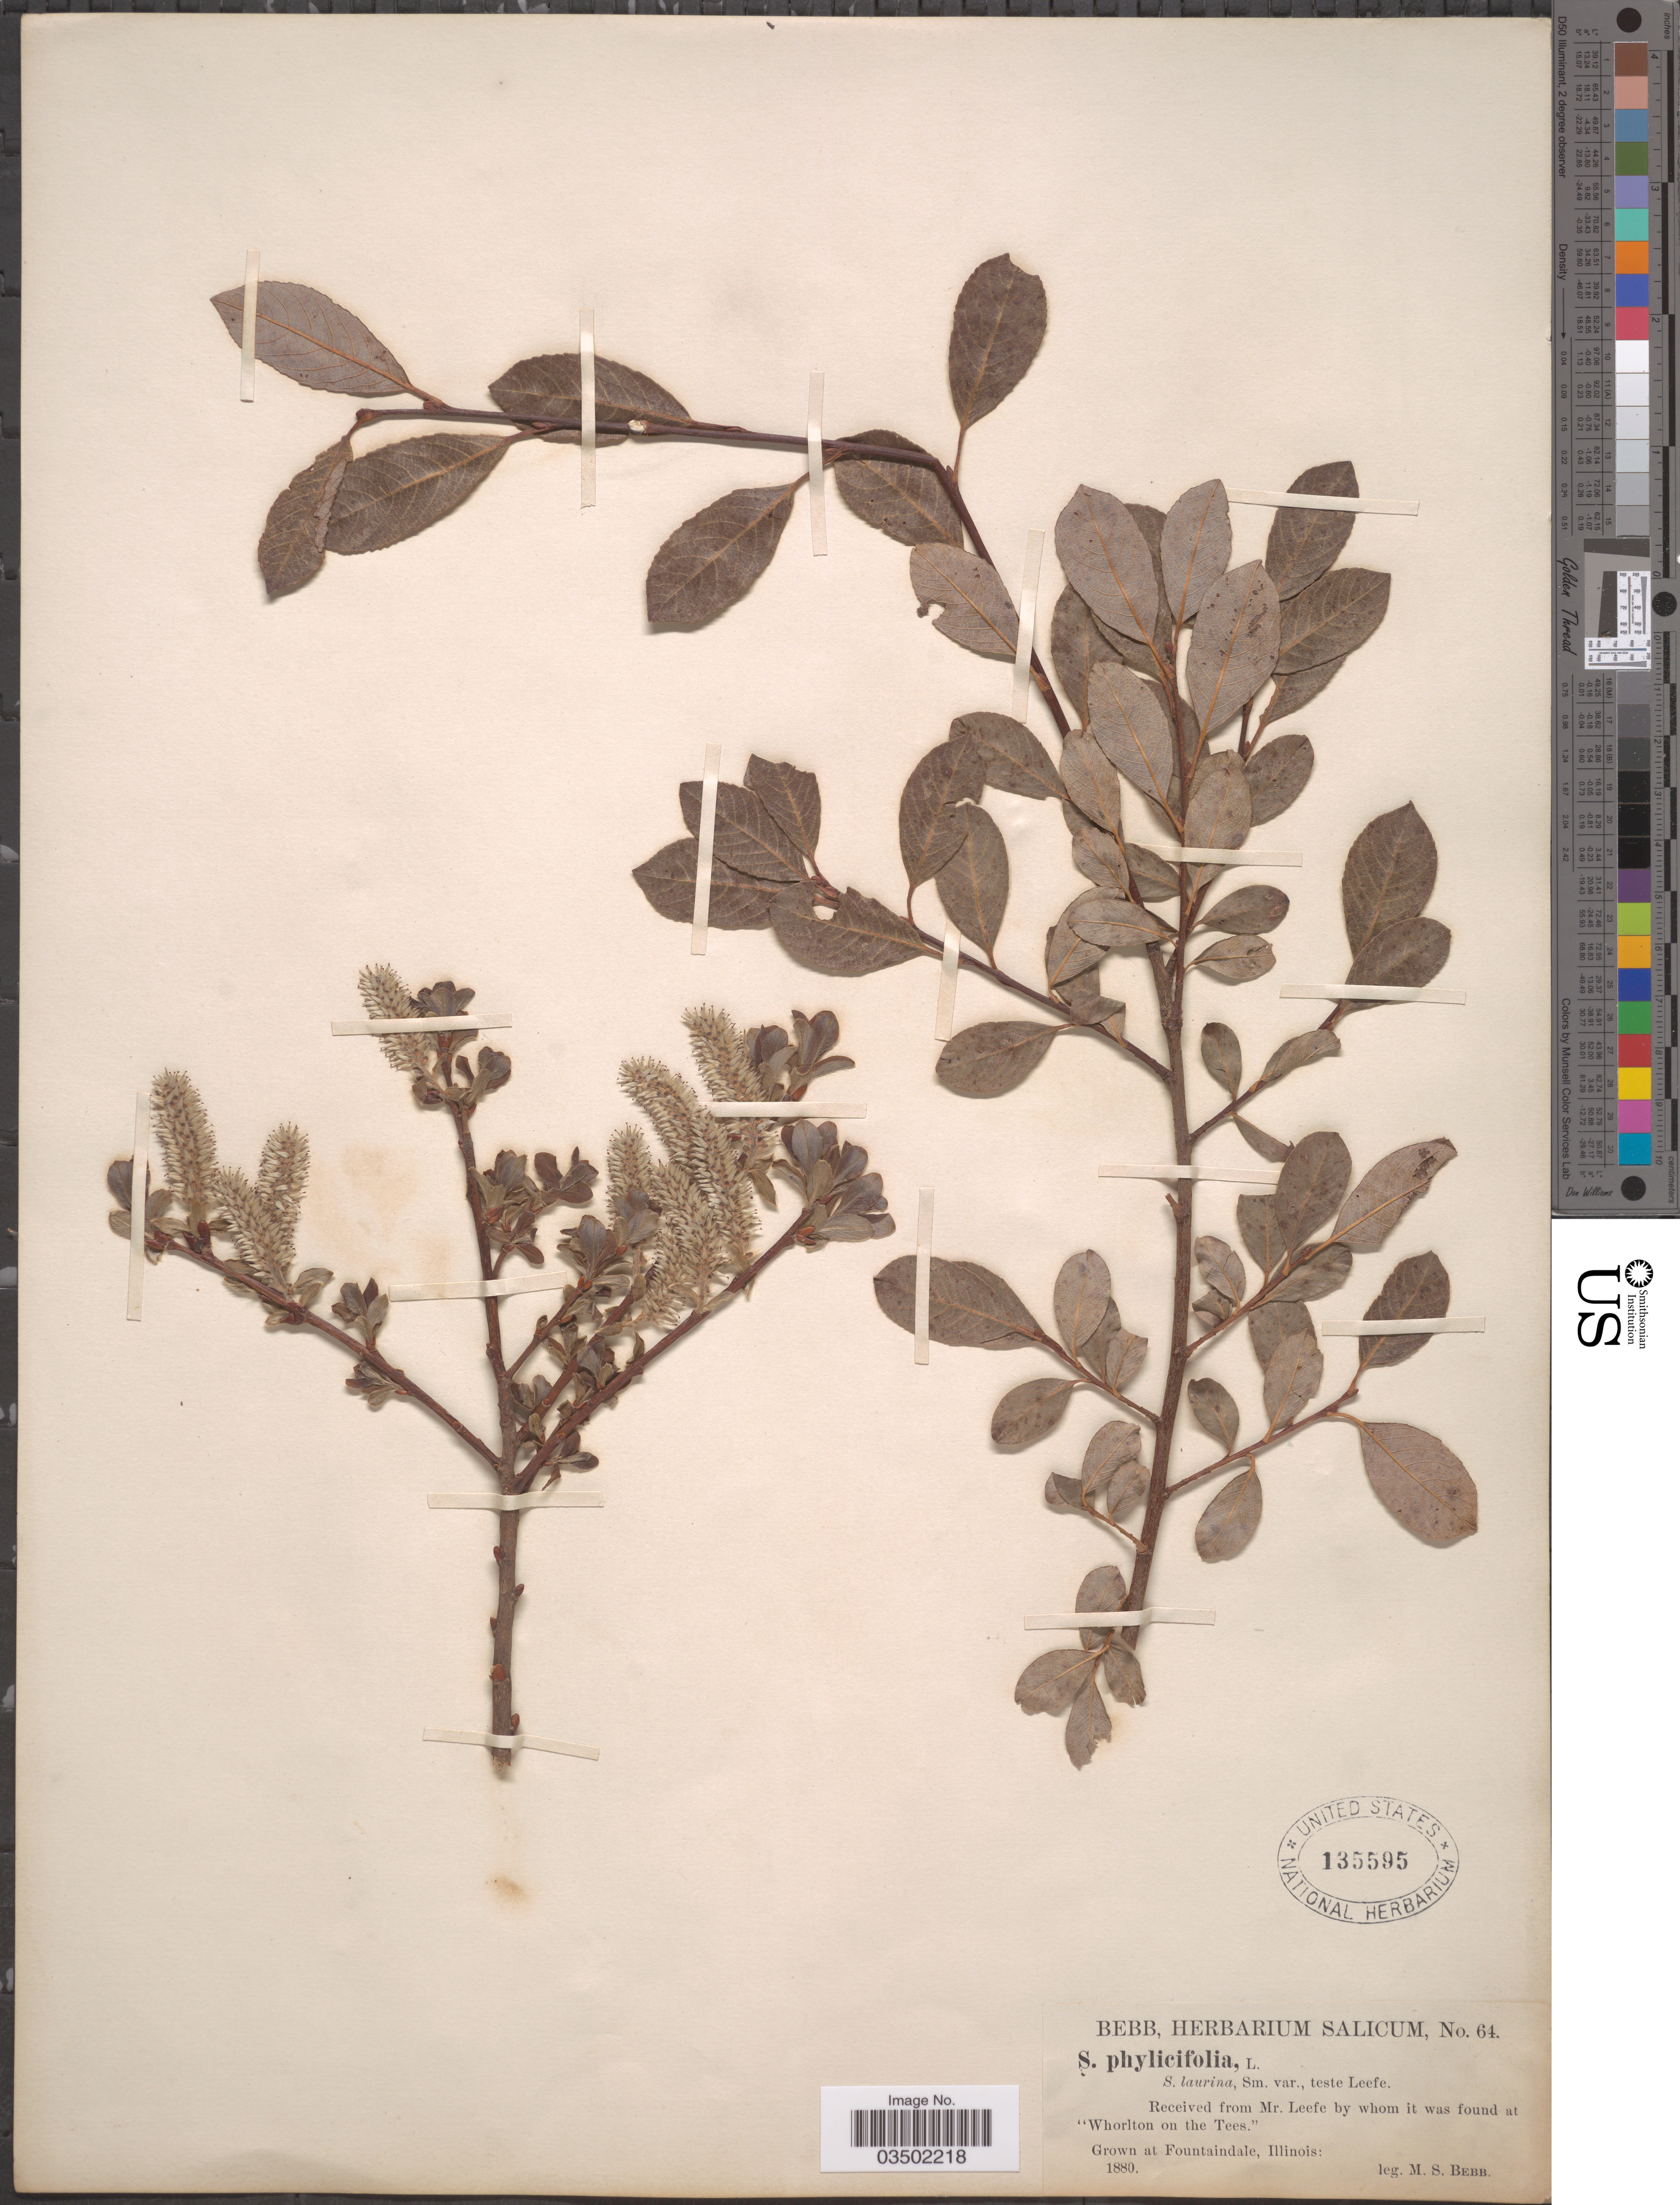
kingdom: Plantae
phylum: Tracheophyta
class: Magnoliopsida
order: Malpighiales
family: Salicaceae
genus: Salix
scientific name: Salix phylicifolia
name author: L.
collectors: M. Bebb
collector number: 64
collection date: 1880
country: United States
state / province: Illinois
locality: Fountaindale.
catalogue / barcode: US 135595